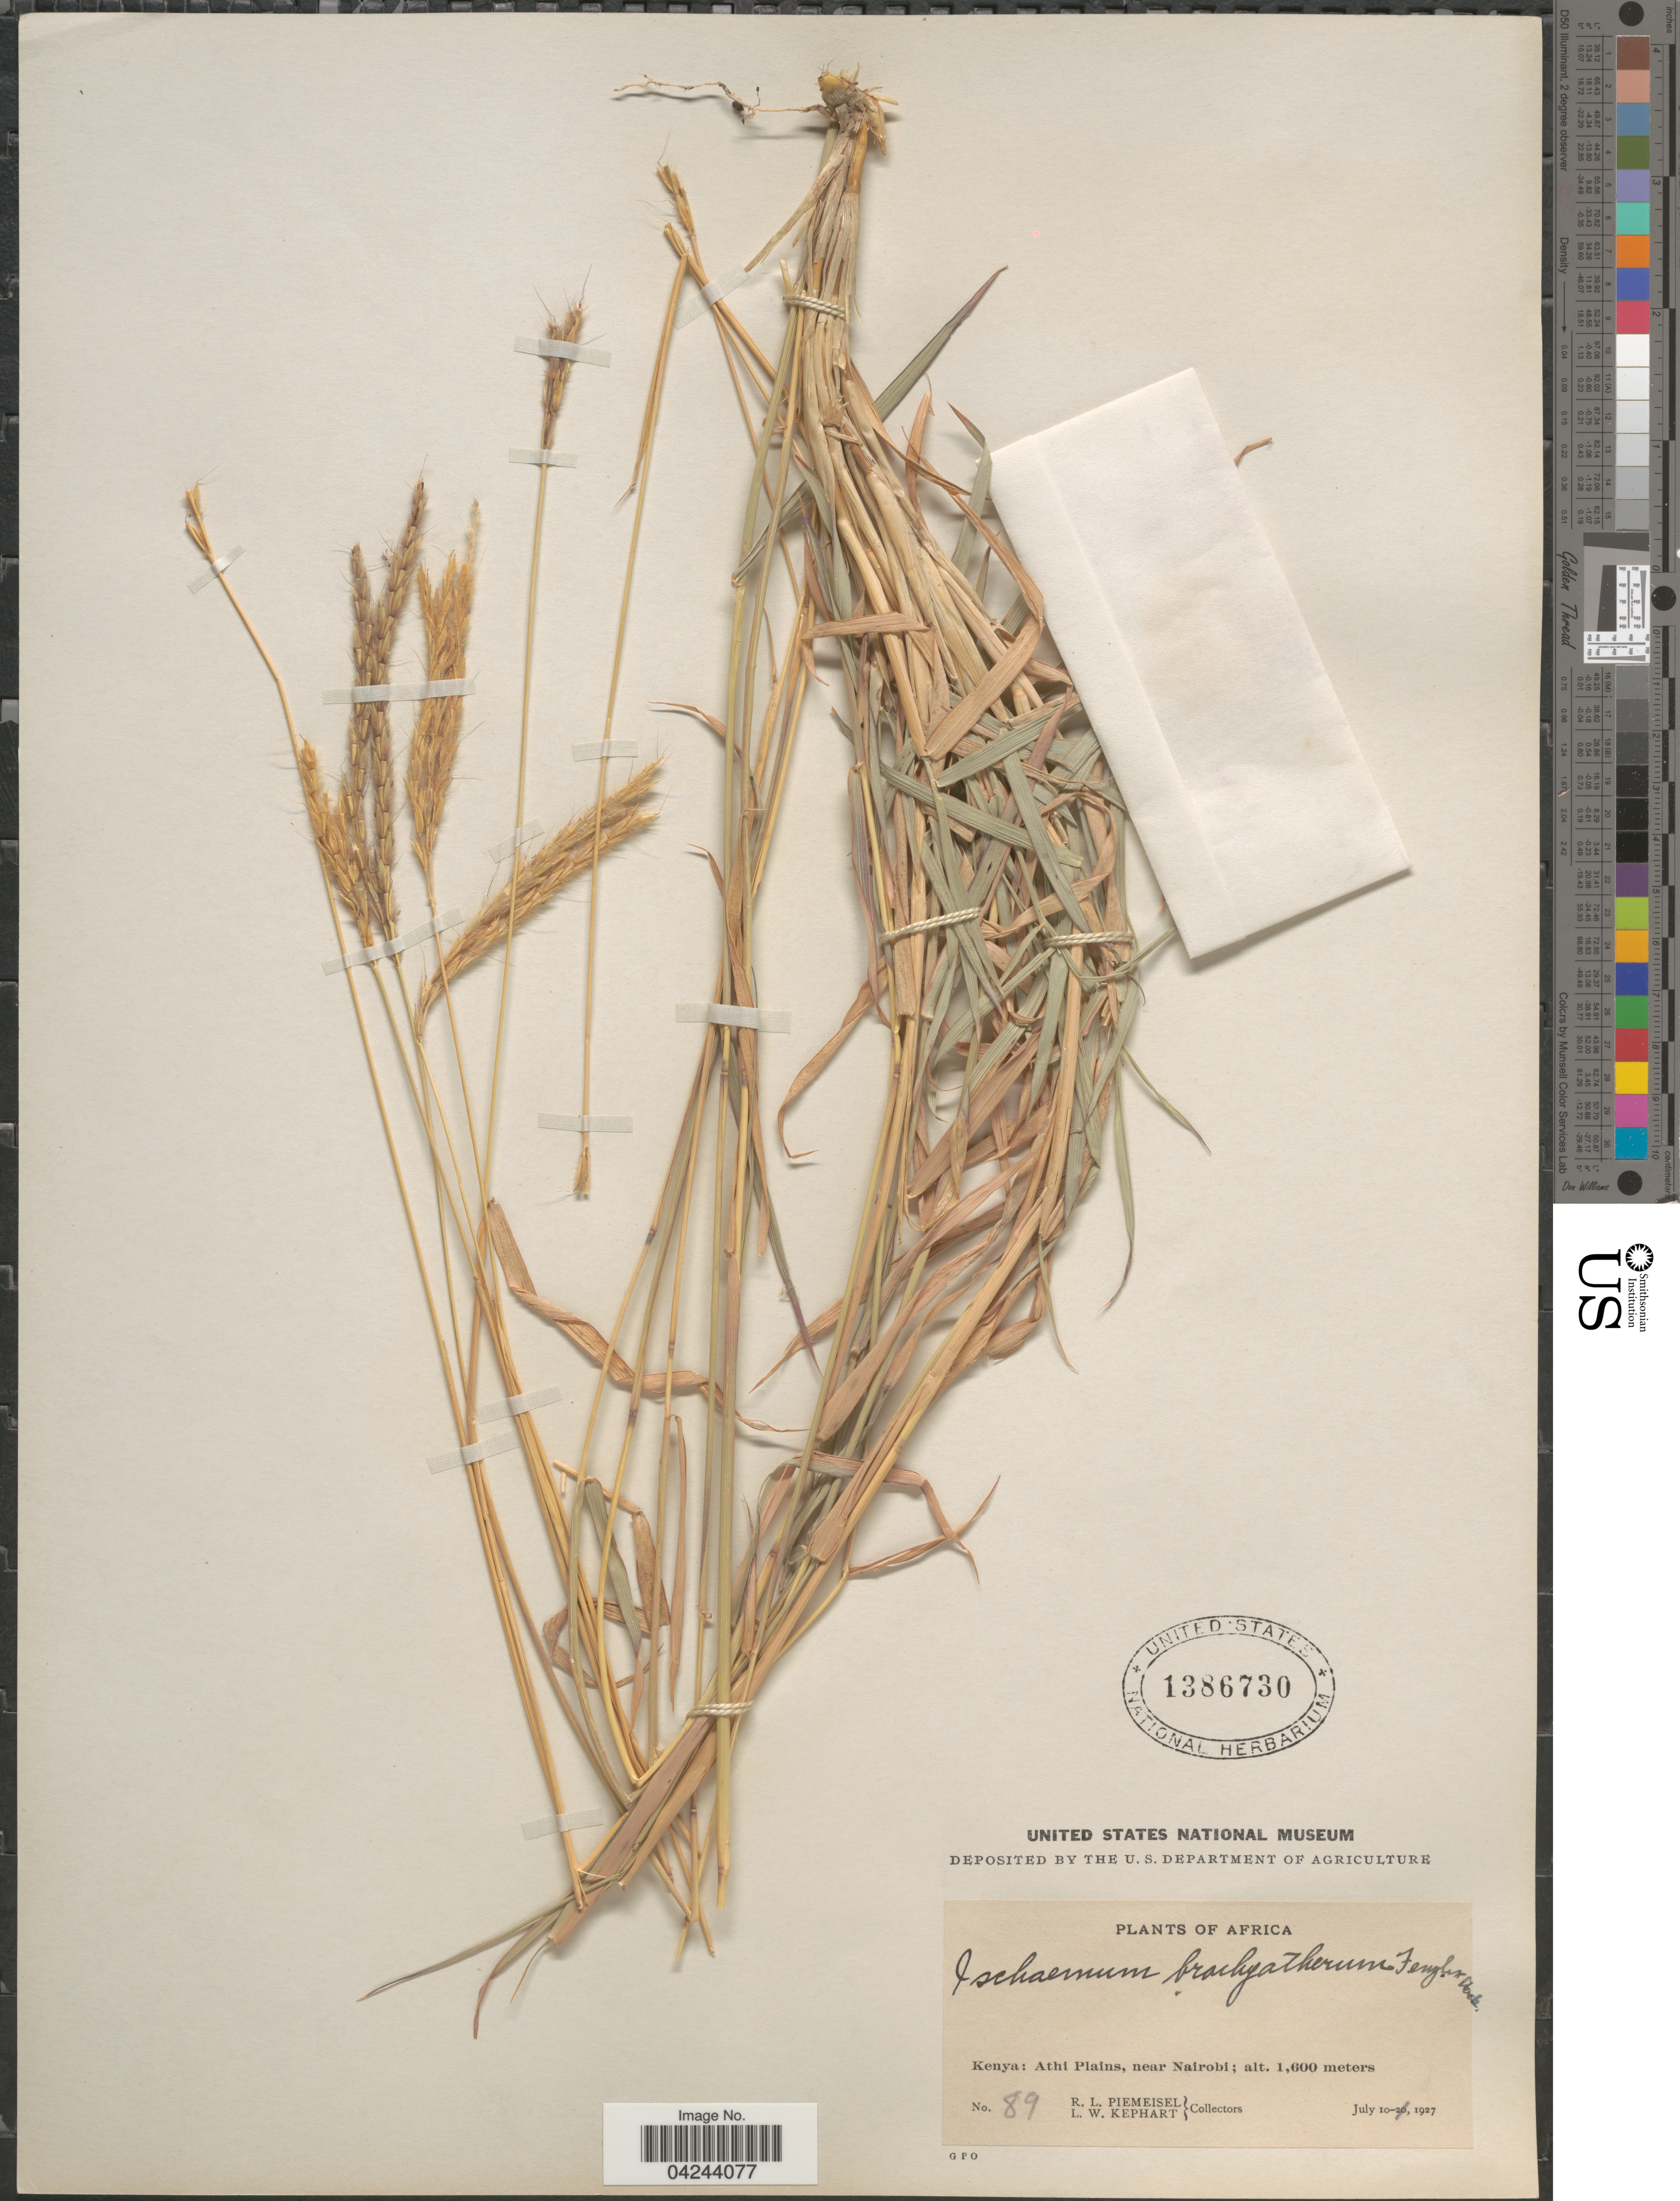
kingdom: Plantae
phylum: Tracheophyta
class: Liliopsida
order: Poales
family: Poaceae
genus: Ischaemum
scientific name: Ischaemum afrum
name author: (J.F. Gmel.) Dandy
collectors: R. L. Piemeisel & L. W. Kephart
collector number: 89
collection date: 1927-07-10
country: Kenya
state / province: Nairobi Area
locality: Athi Plains, near Nairobi.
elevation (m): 1600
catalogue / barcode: US 1386730